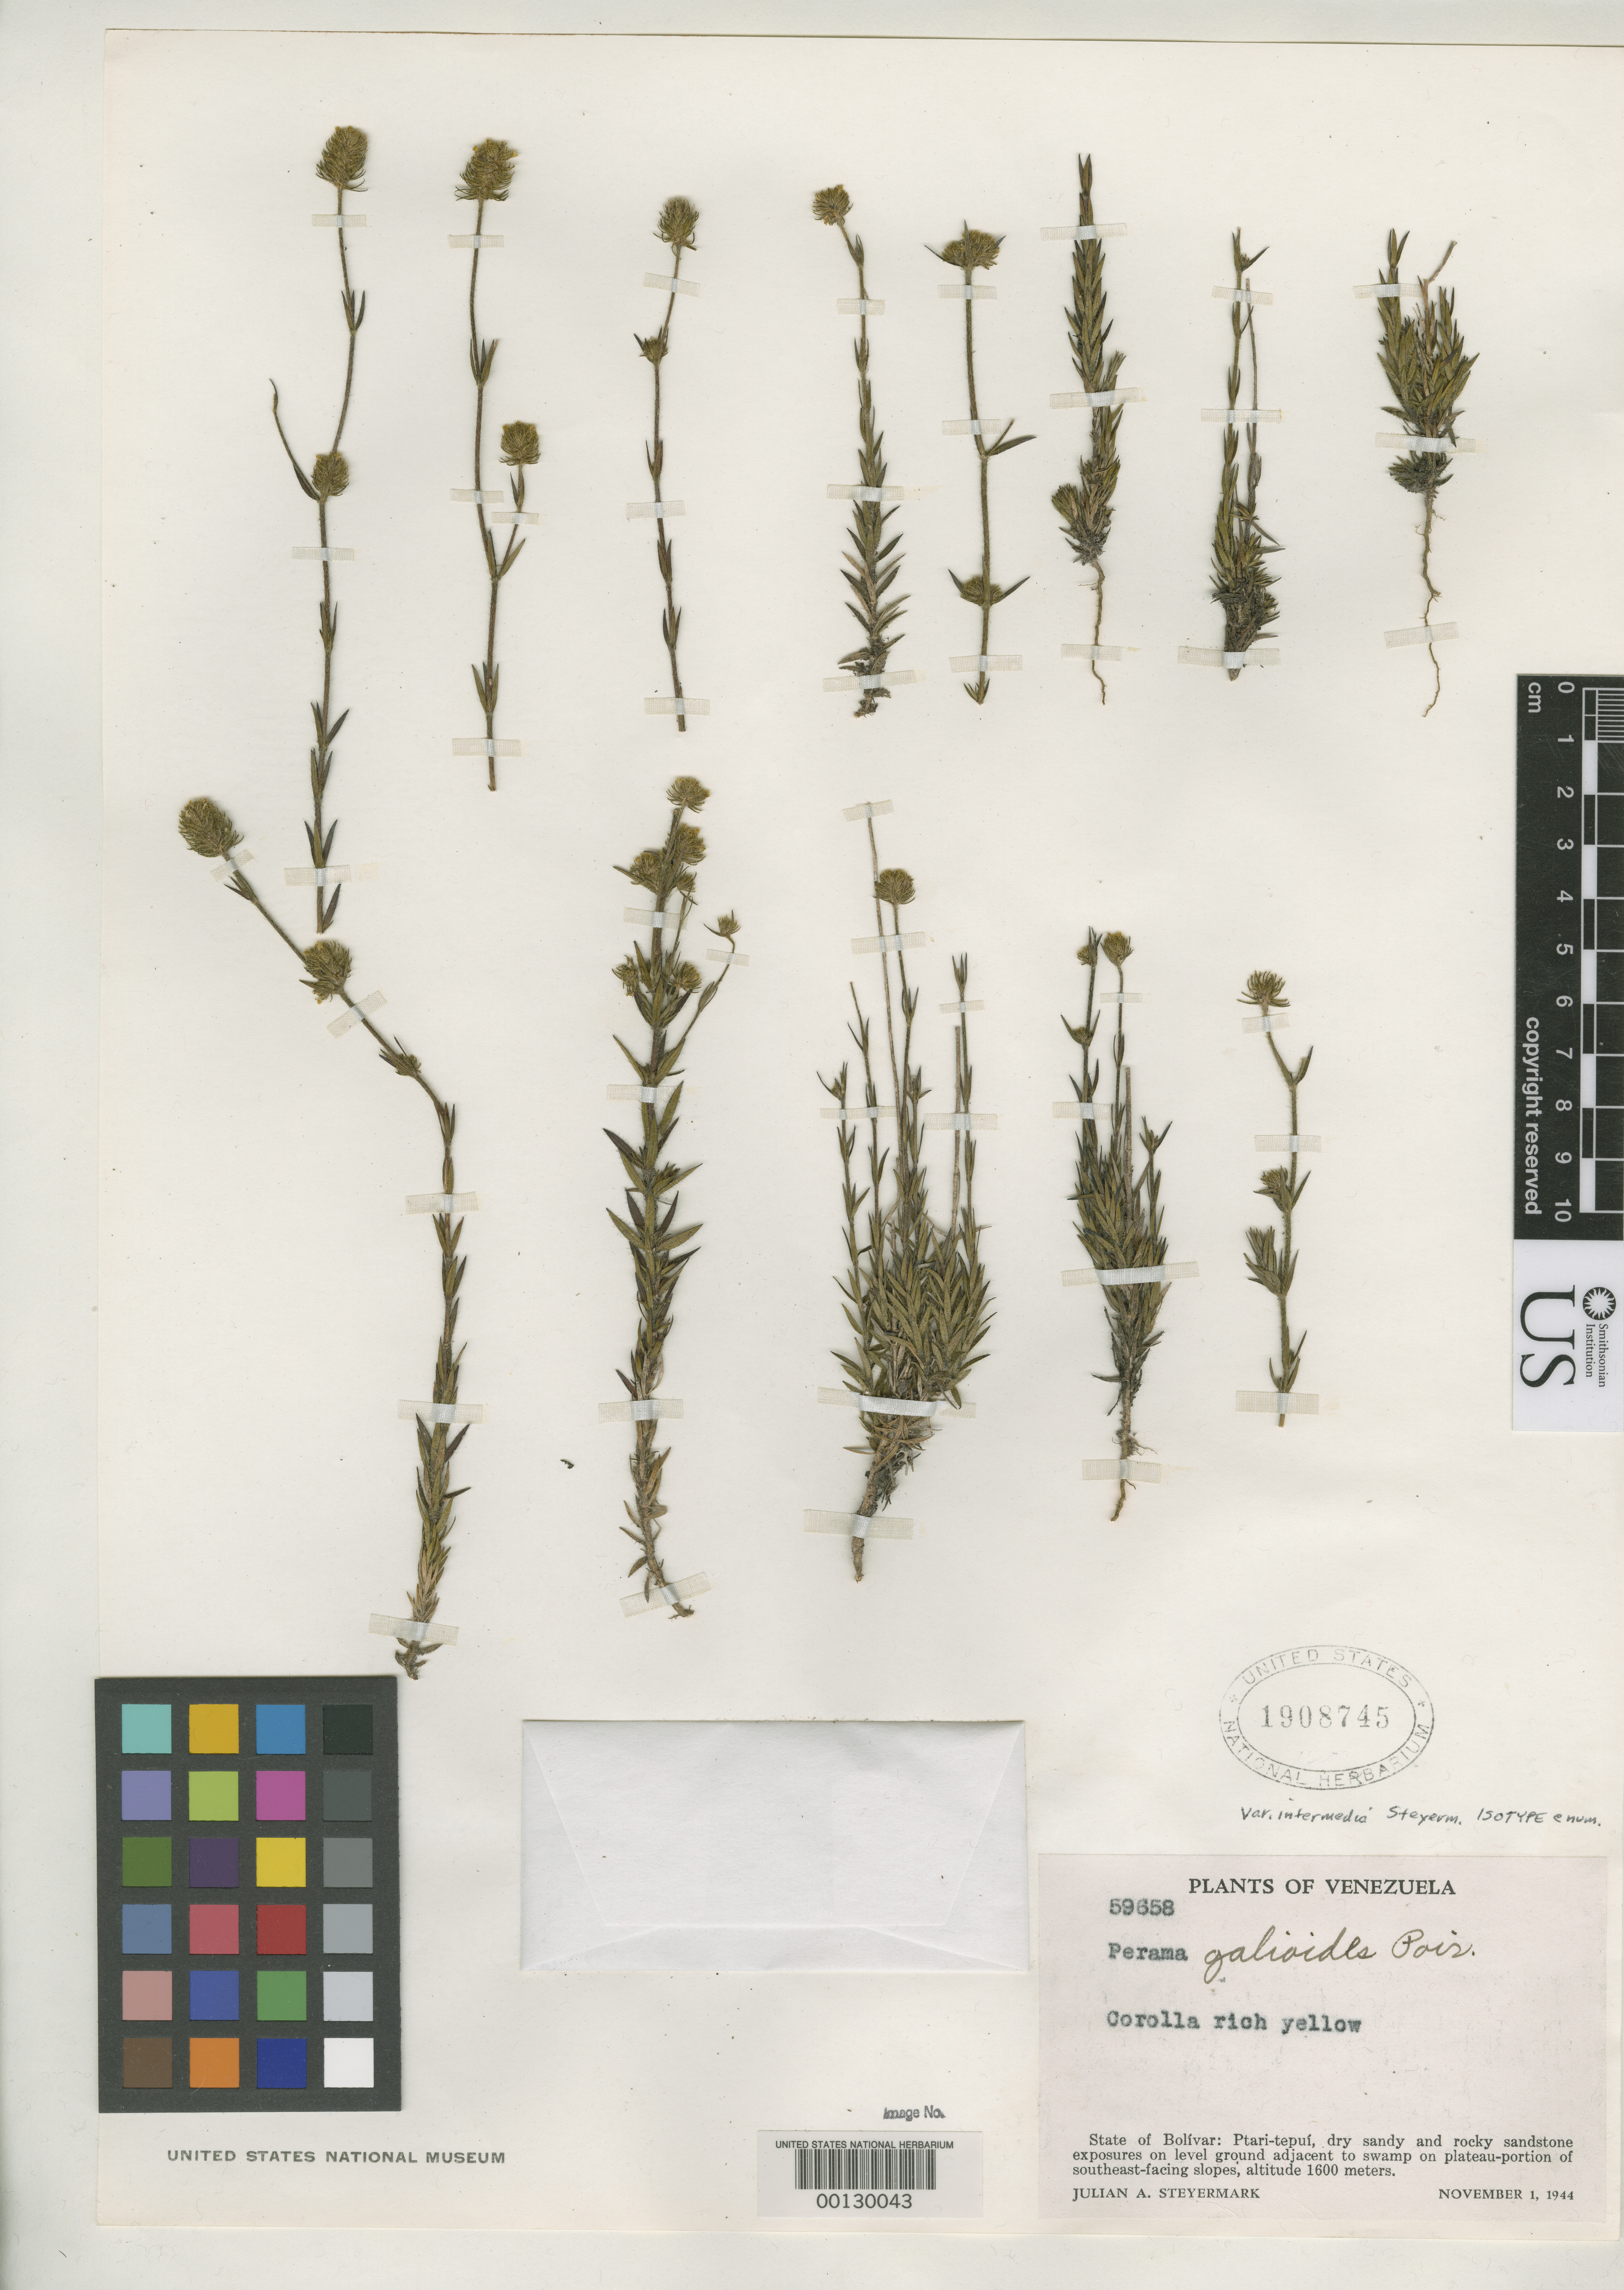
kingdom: Plantae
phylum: Tracheophyta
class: Magnoliopsida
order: Gentianales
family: Rubiaceae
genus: Perama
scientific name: Perama galioides var. intermedia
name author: Steyerm.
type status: Isotype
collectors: J. Steyermark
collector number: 59658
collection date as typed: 01 Nov 1944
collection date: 1944-11-01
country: Venezuela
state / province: Bolivar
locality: Ptari-Tepui.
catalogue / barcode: US 1908745